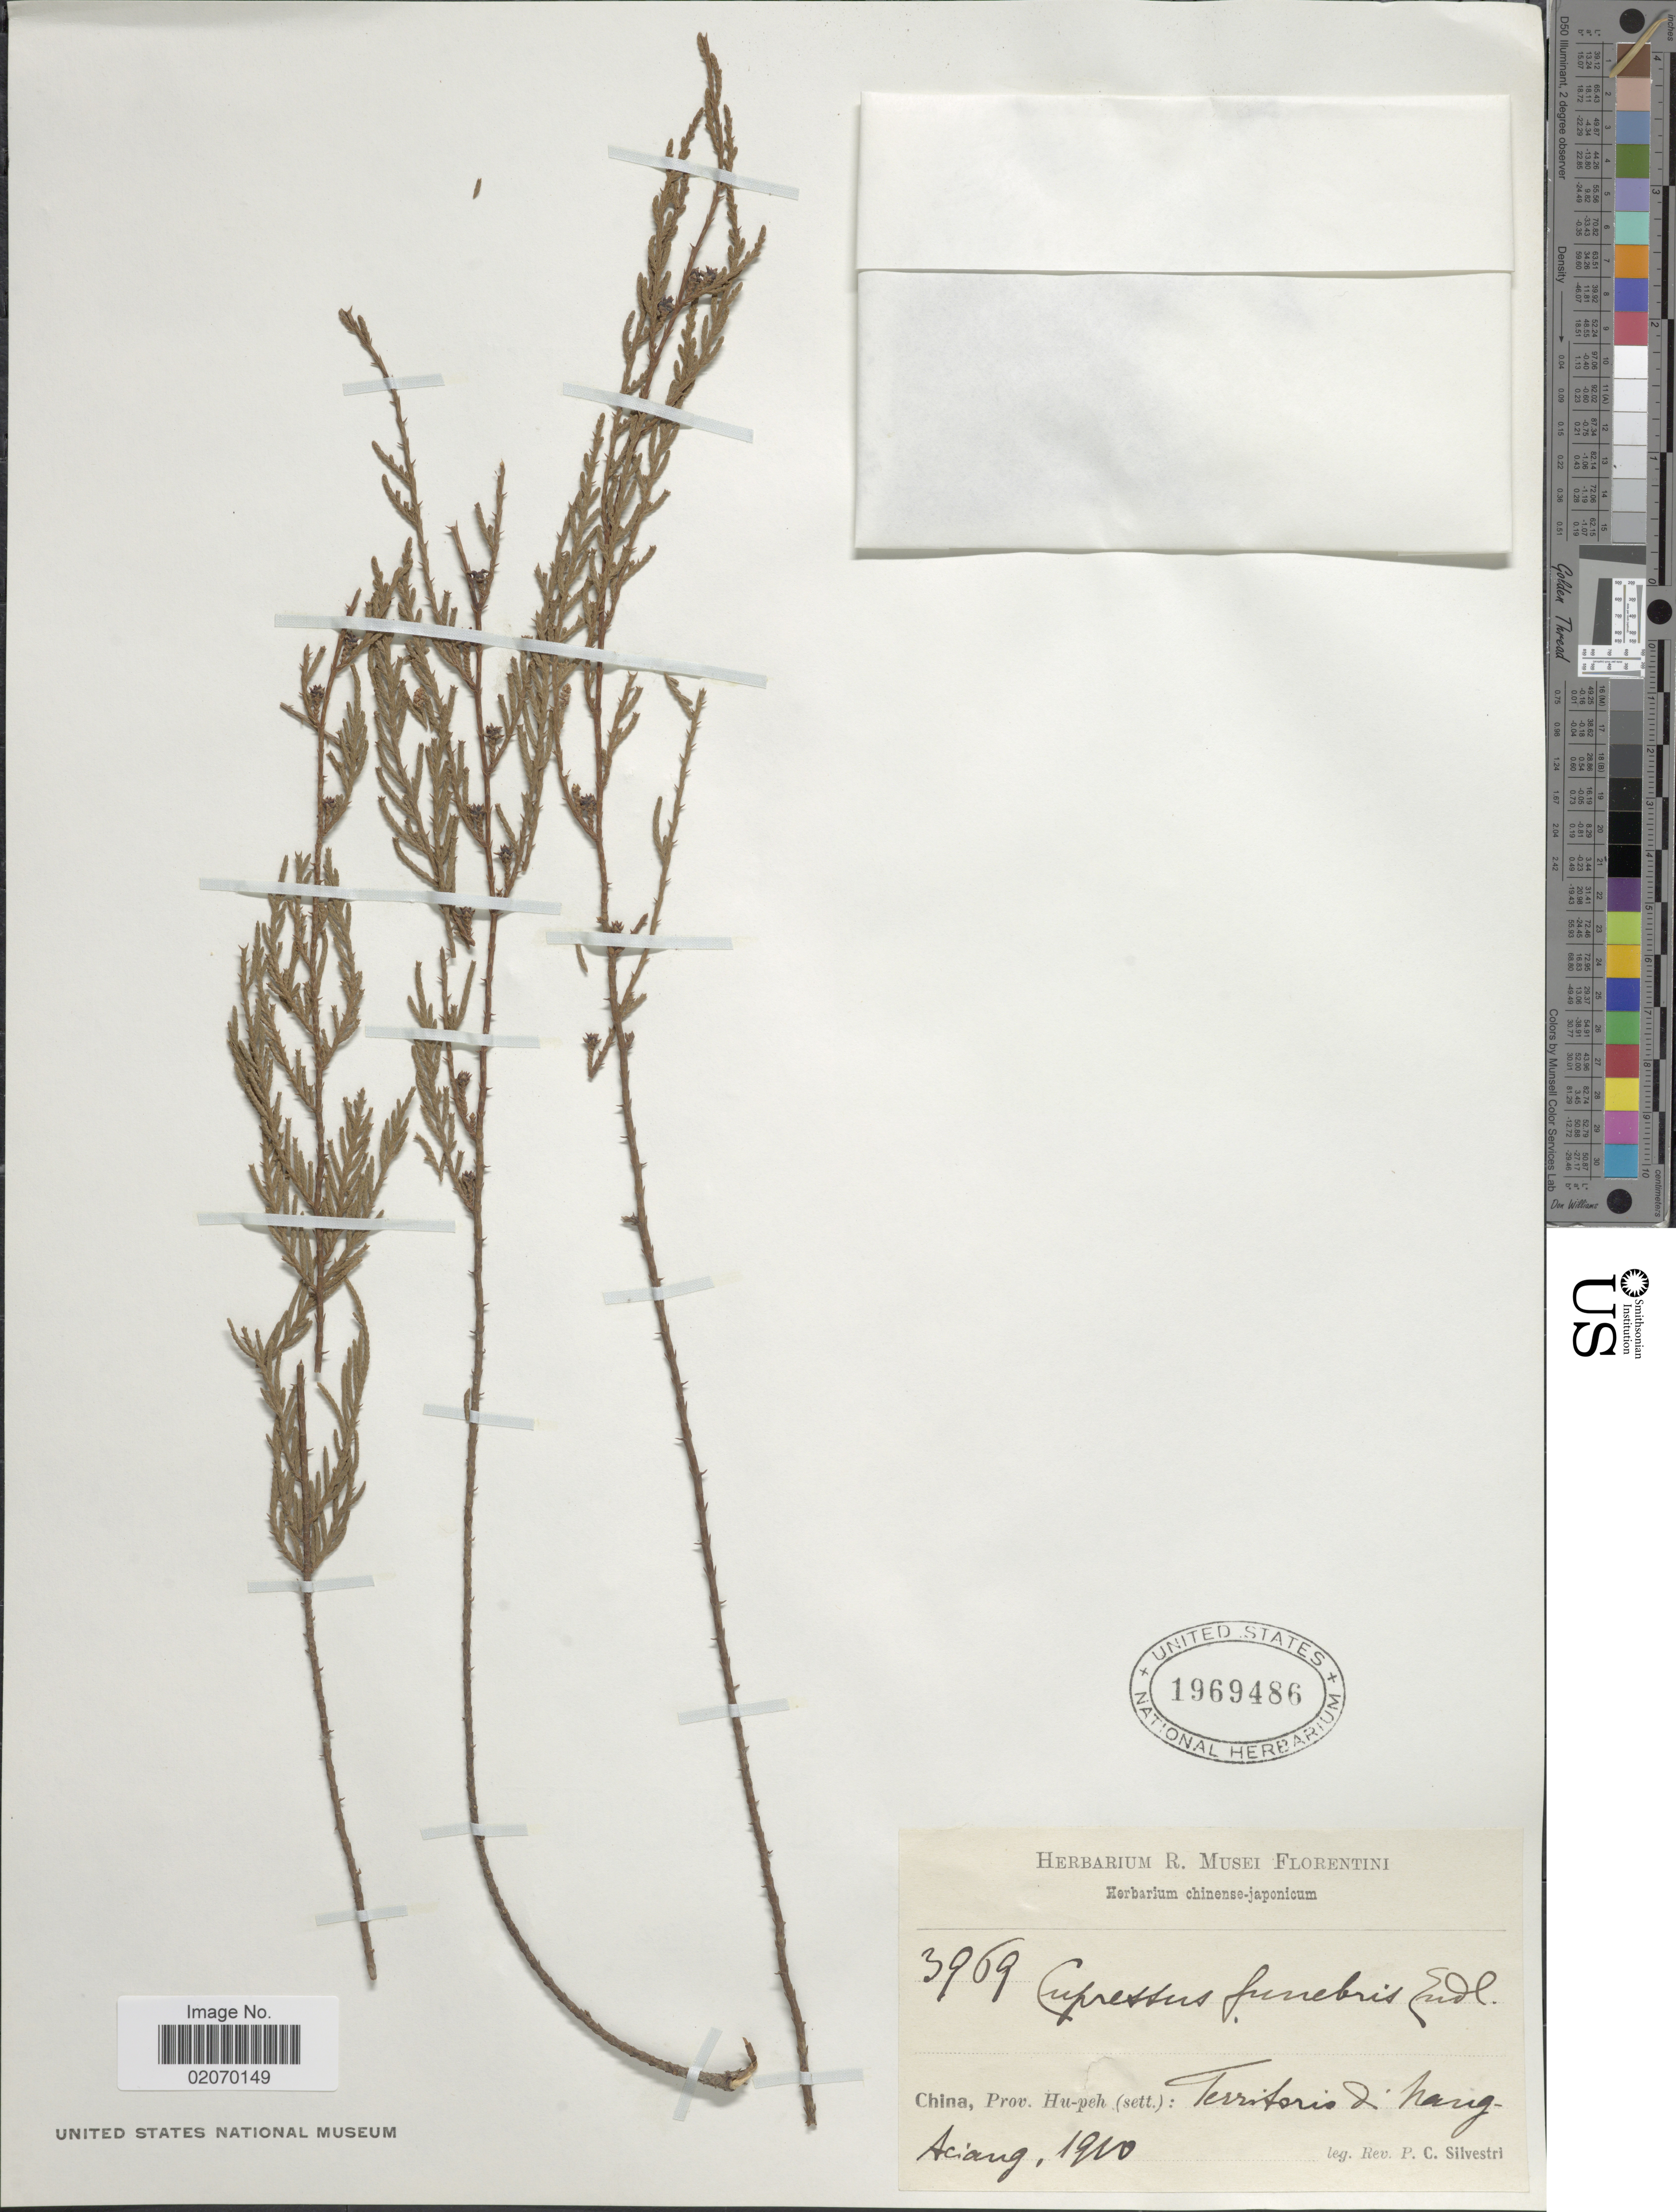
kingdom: Plantae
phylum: Tracheophyta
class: Pinopsida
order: Pinales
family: Cupressaceae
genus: Cupressus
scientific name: Cupressus funebris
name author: Endl.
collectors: P. Silvestri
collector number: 3969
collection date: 1910-08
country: China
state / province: Hubei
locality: Prov. Hu-peh (sett.): Territories d Narig [interpreted]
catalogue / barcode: US 1969486